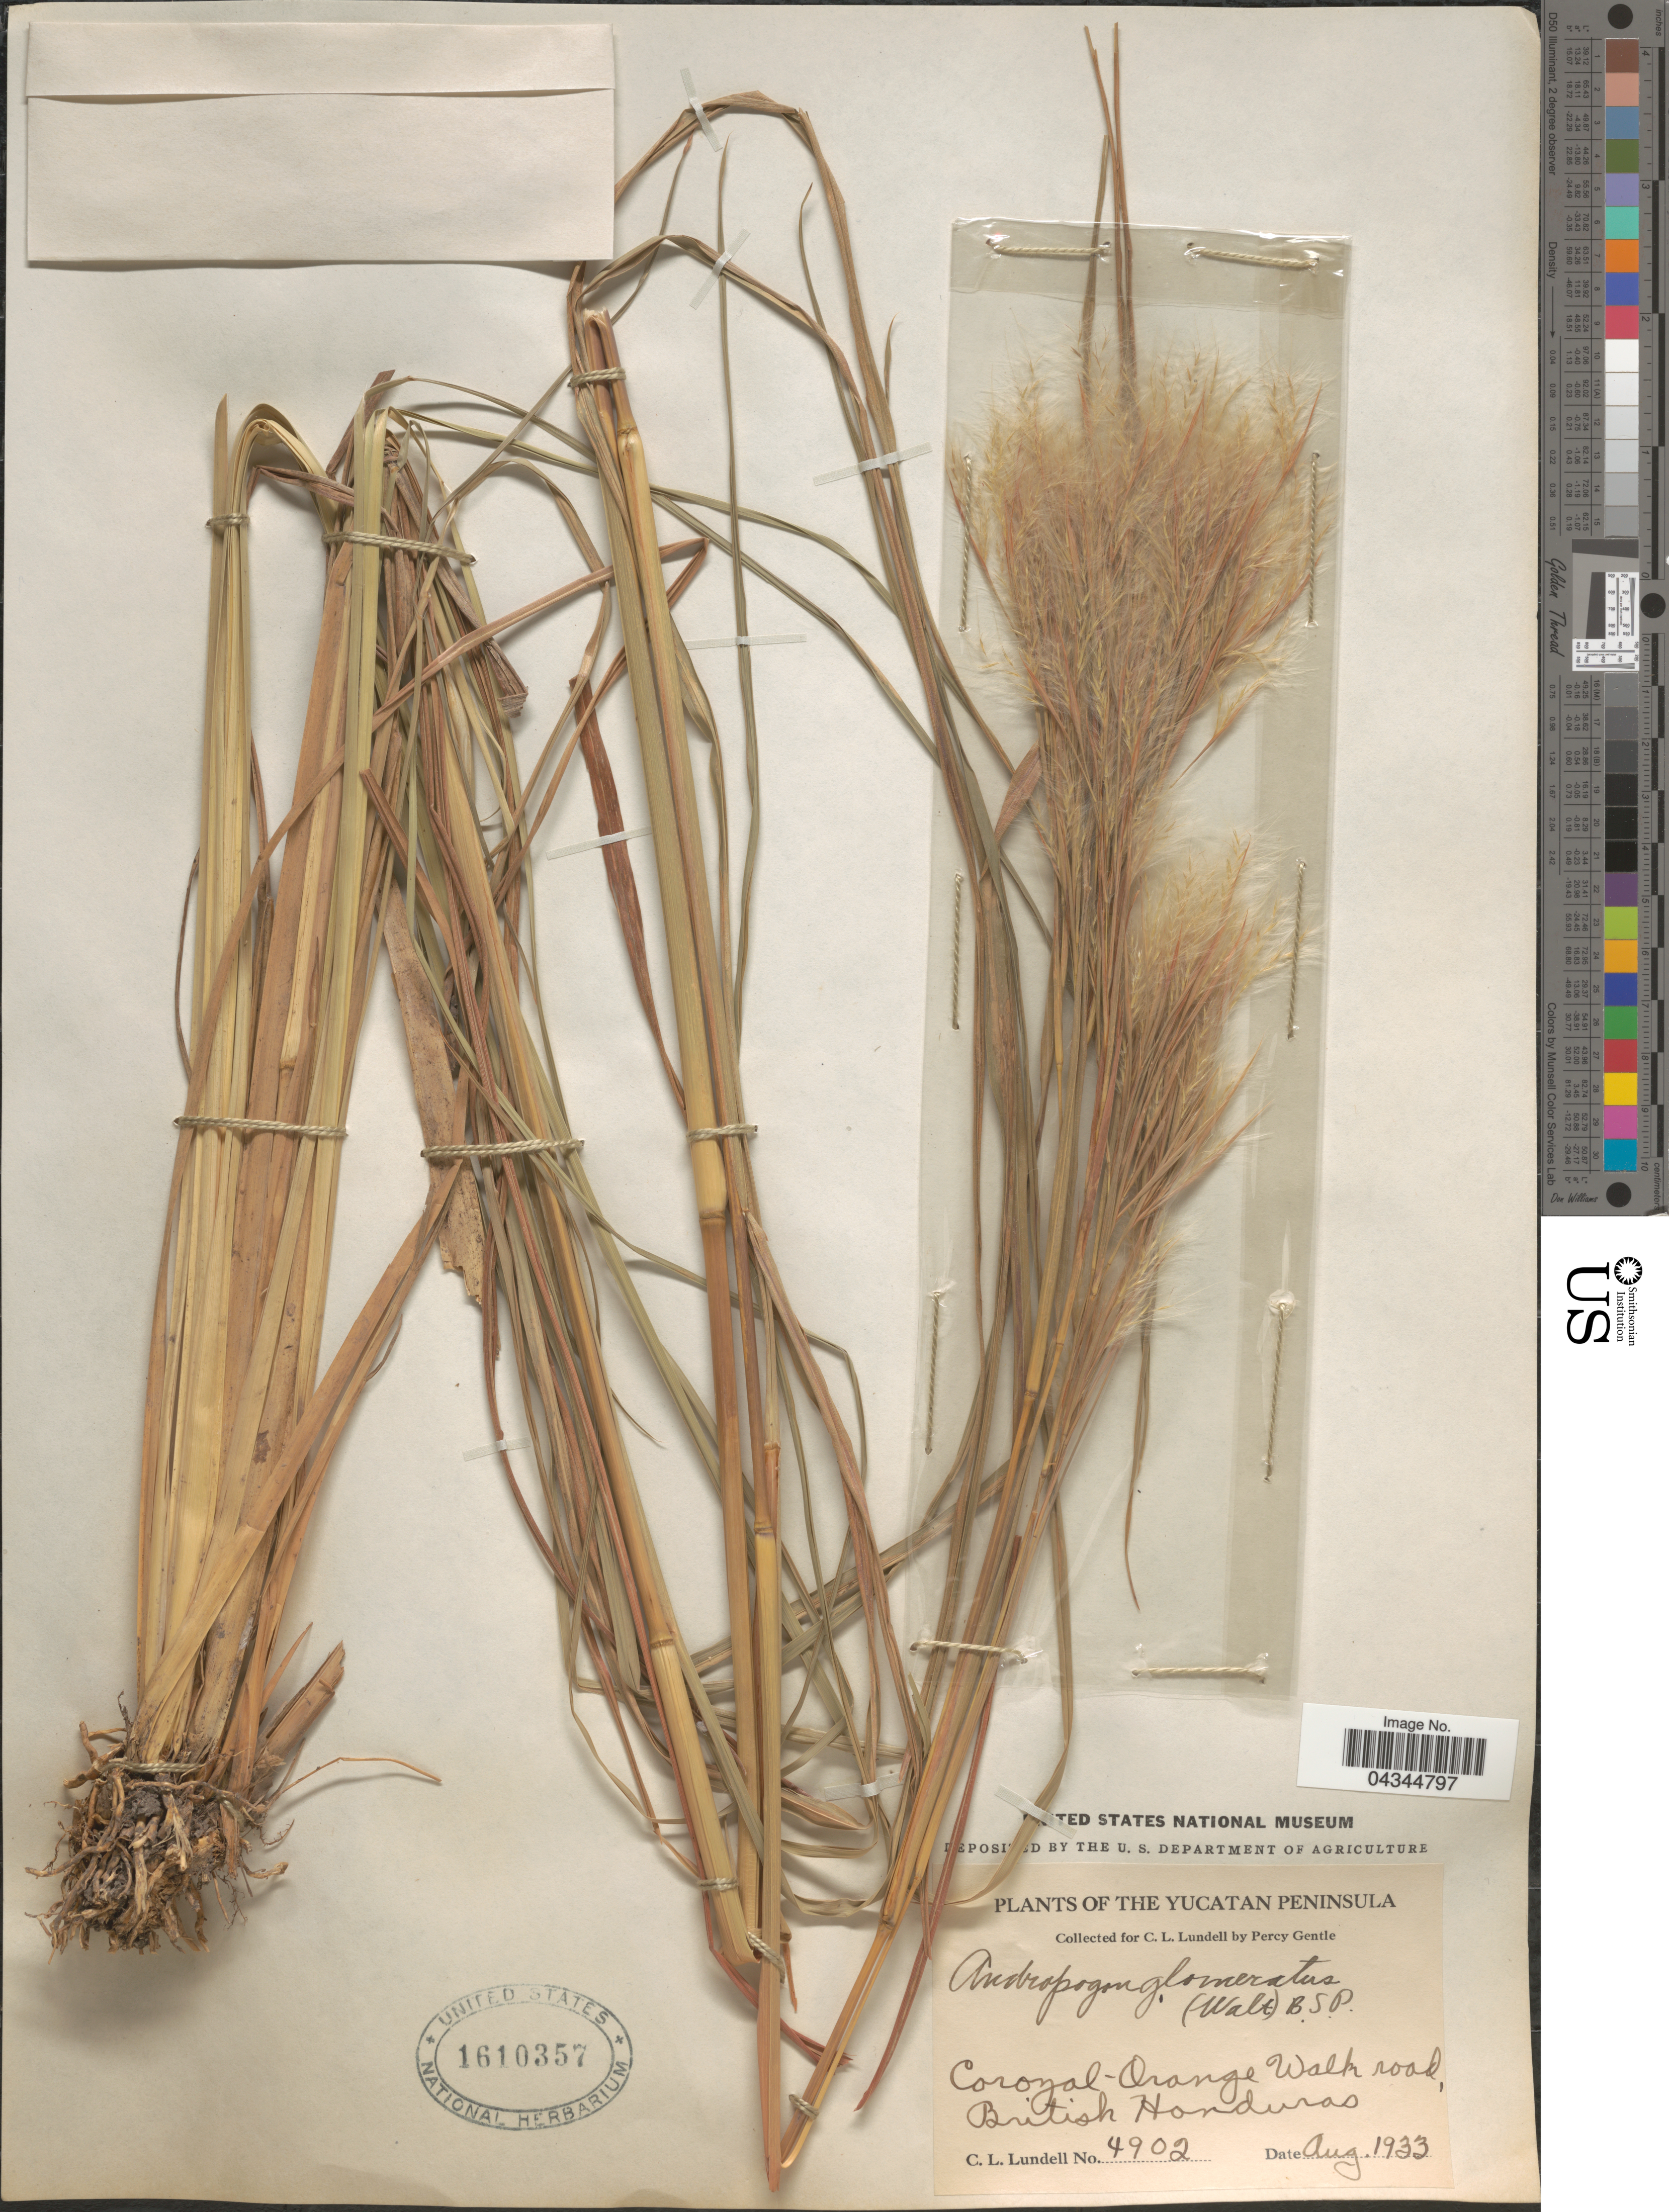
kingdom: Plantae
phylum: Tracheophyta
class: Liliopsida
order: Poales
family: Poaceae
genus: Andropogon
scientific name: Andropogon glomeratus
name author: (Walter) Britton et al.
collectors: C. L. Lundell & P. H. Gentle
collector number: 4902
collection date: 1933-08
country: Belize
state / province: Orange Walk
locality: Yucatan Peninsula. Corozal-Orange Walk road, British Honduras.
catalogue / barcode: US 1610357